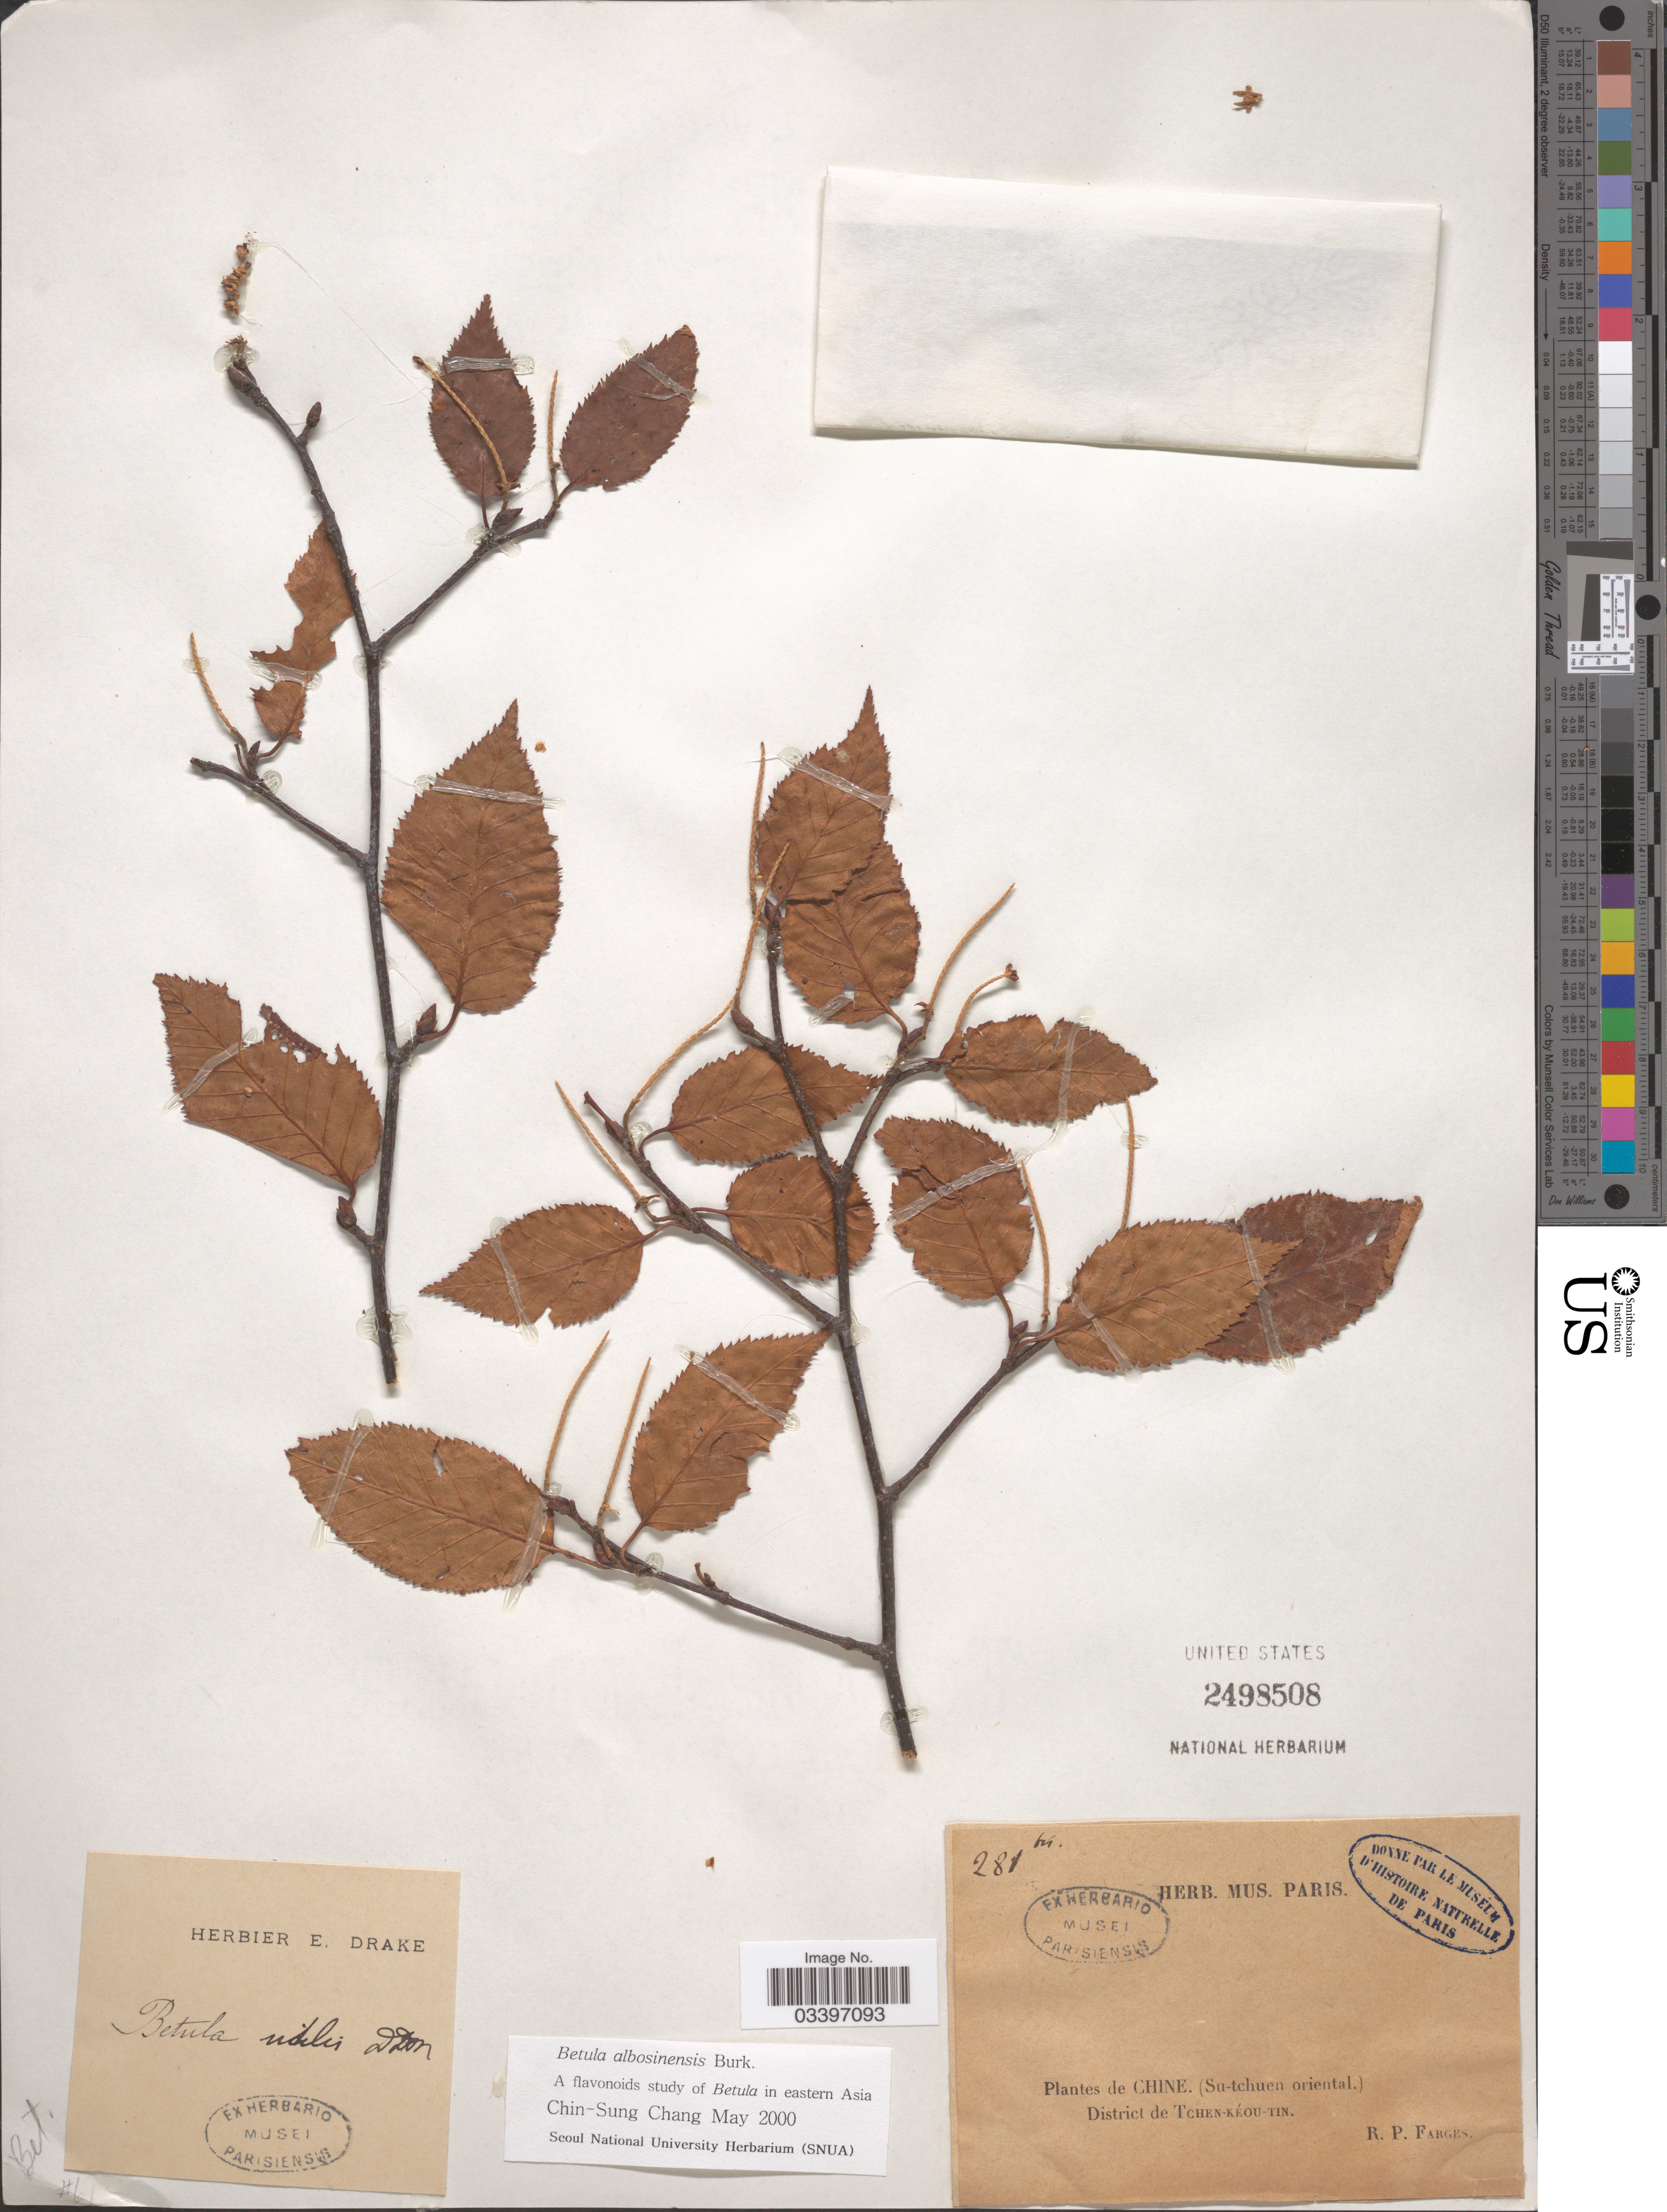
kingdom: Plantae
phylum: Tracheophyta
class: Magnoliopsida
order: Fagales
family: Betulaceae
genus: Betula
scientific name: Betula albosinensis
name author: Burkill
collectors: R. Farges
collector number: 281 bis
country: China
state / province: Sichuan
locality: (Su-tchuen oriental). District de Tchen-kéou-tin.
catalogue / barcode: US 2498508